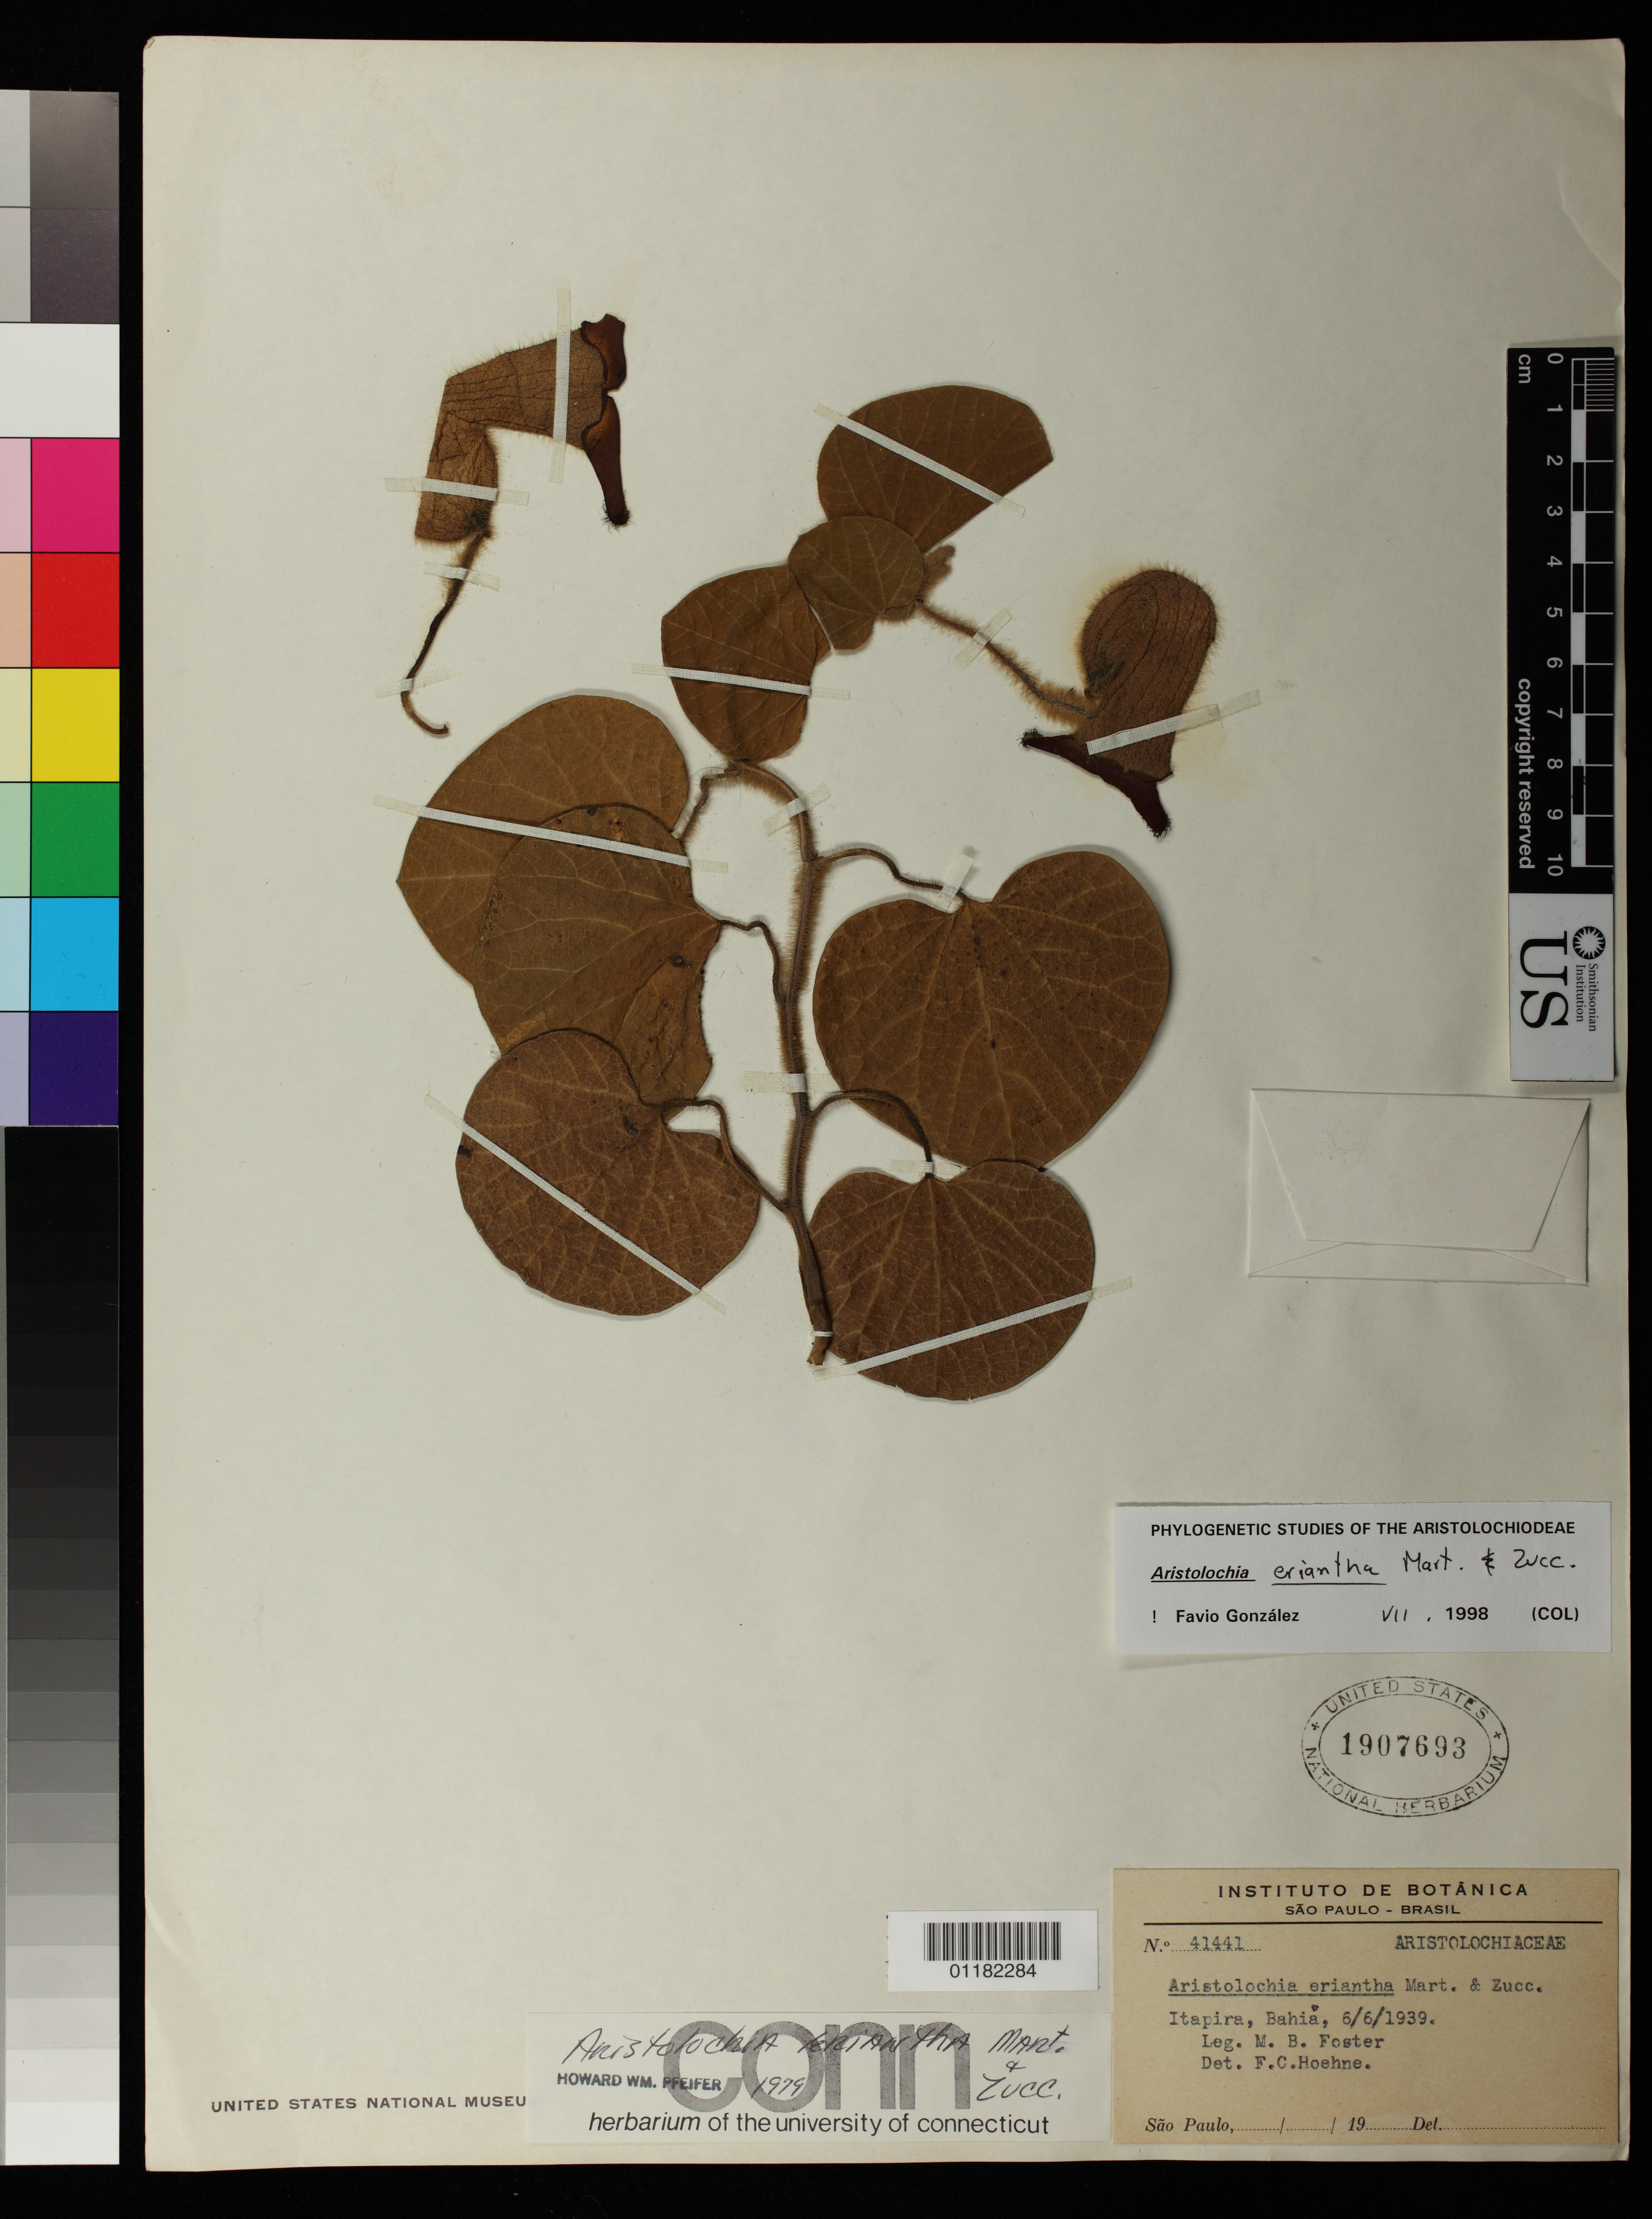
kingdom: Plantae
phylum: Tracheophyta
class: Magnoliopsida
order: Piperales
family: Aristolochiaceae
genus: Aristolochia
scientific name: Aristolochia eriantha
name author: Mart. & Zucc.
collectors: M. B. Foster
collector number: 41441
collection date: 1939-06-06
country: Brazil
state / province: Bahia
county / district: Itapira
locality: Itapira, Bahia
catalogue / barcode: US 1907693